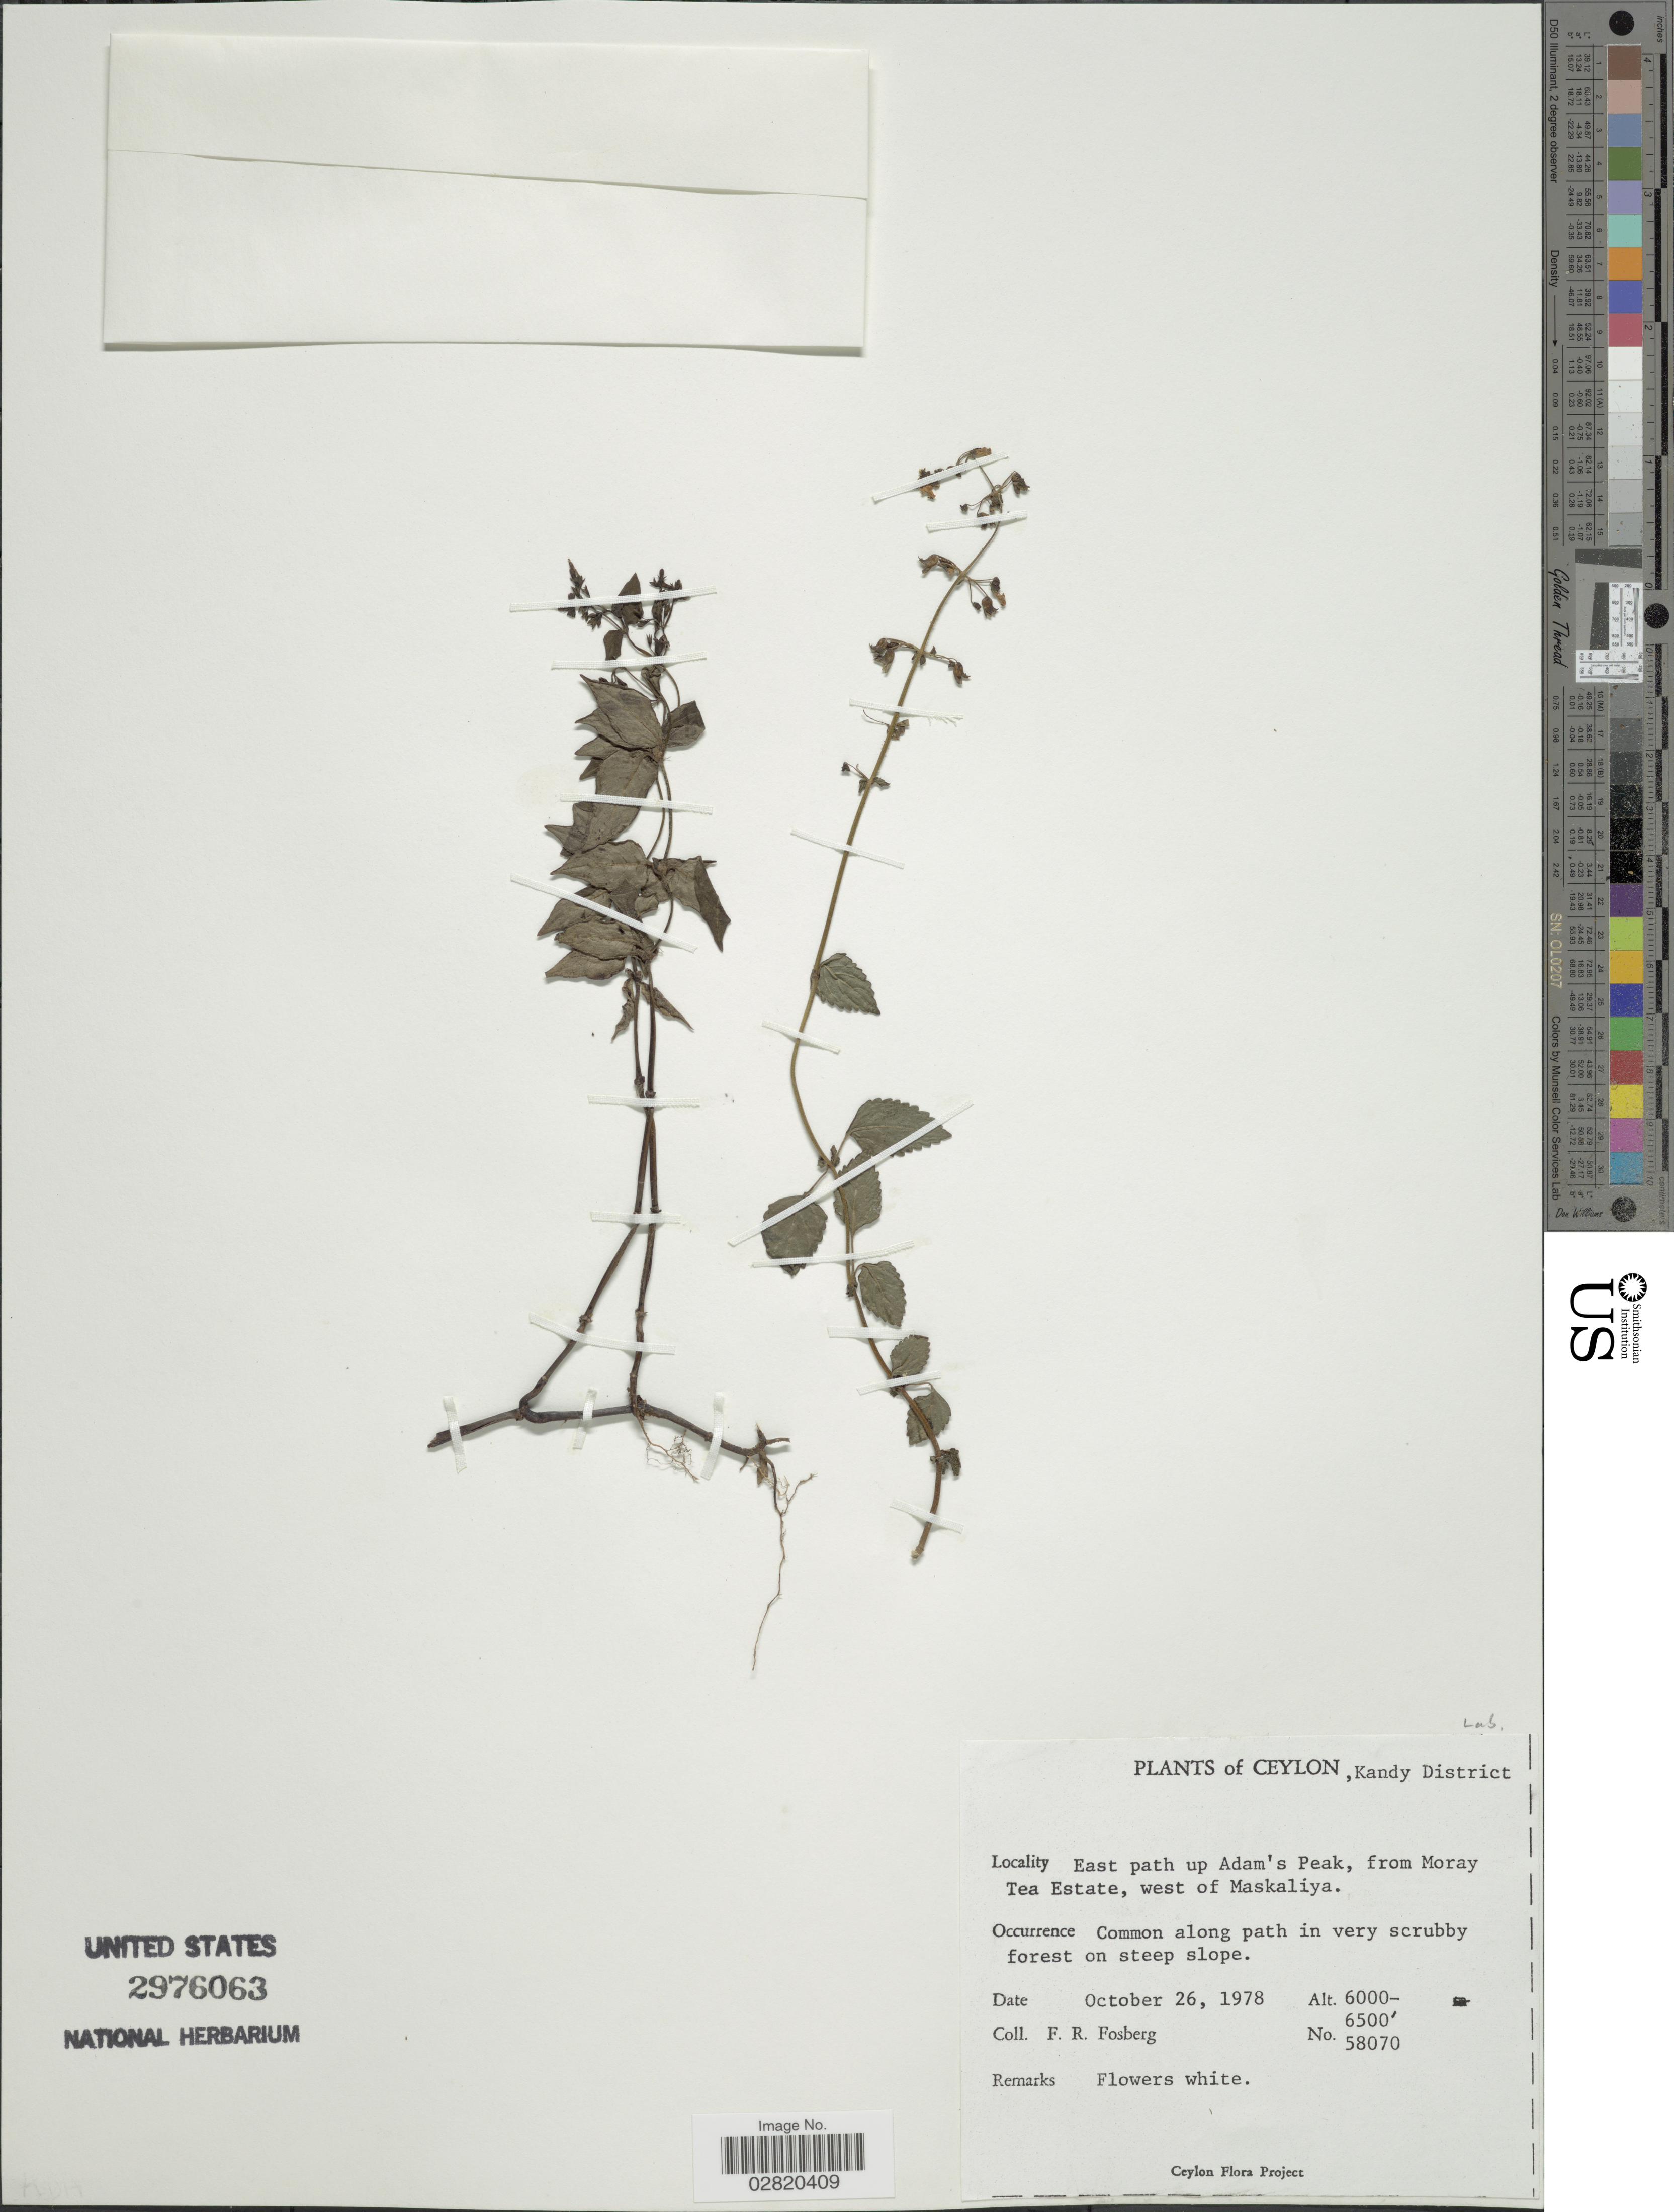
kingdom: Plantae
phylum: Tracheophyta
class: Magnoliopsida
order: Lamiales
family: Lamiaceae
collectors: F. R. Fosberg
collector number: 58070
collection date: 1978-10-26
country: Sri Lanka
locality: Ceylon, Kandy District, East path up Adam's Peak, from Moray Tea Estate, west of Maskaliya.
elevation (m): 1829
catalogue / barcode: US 2976063